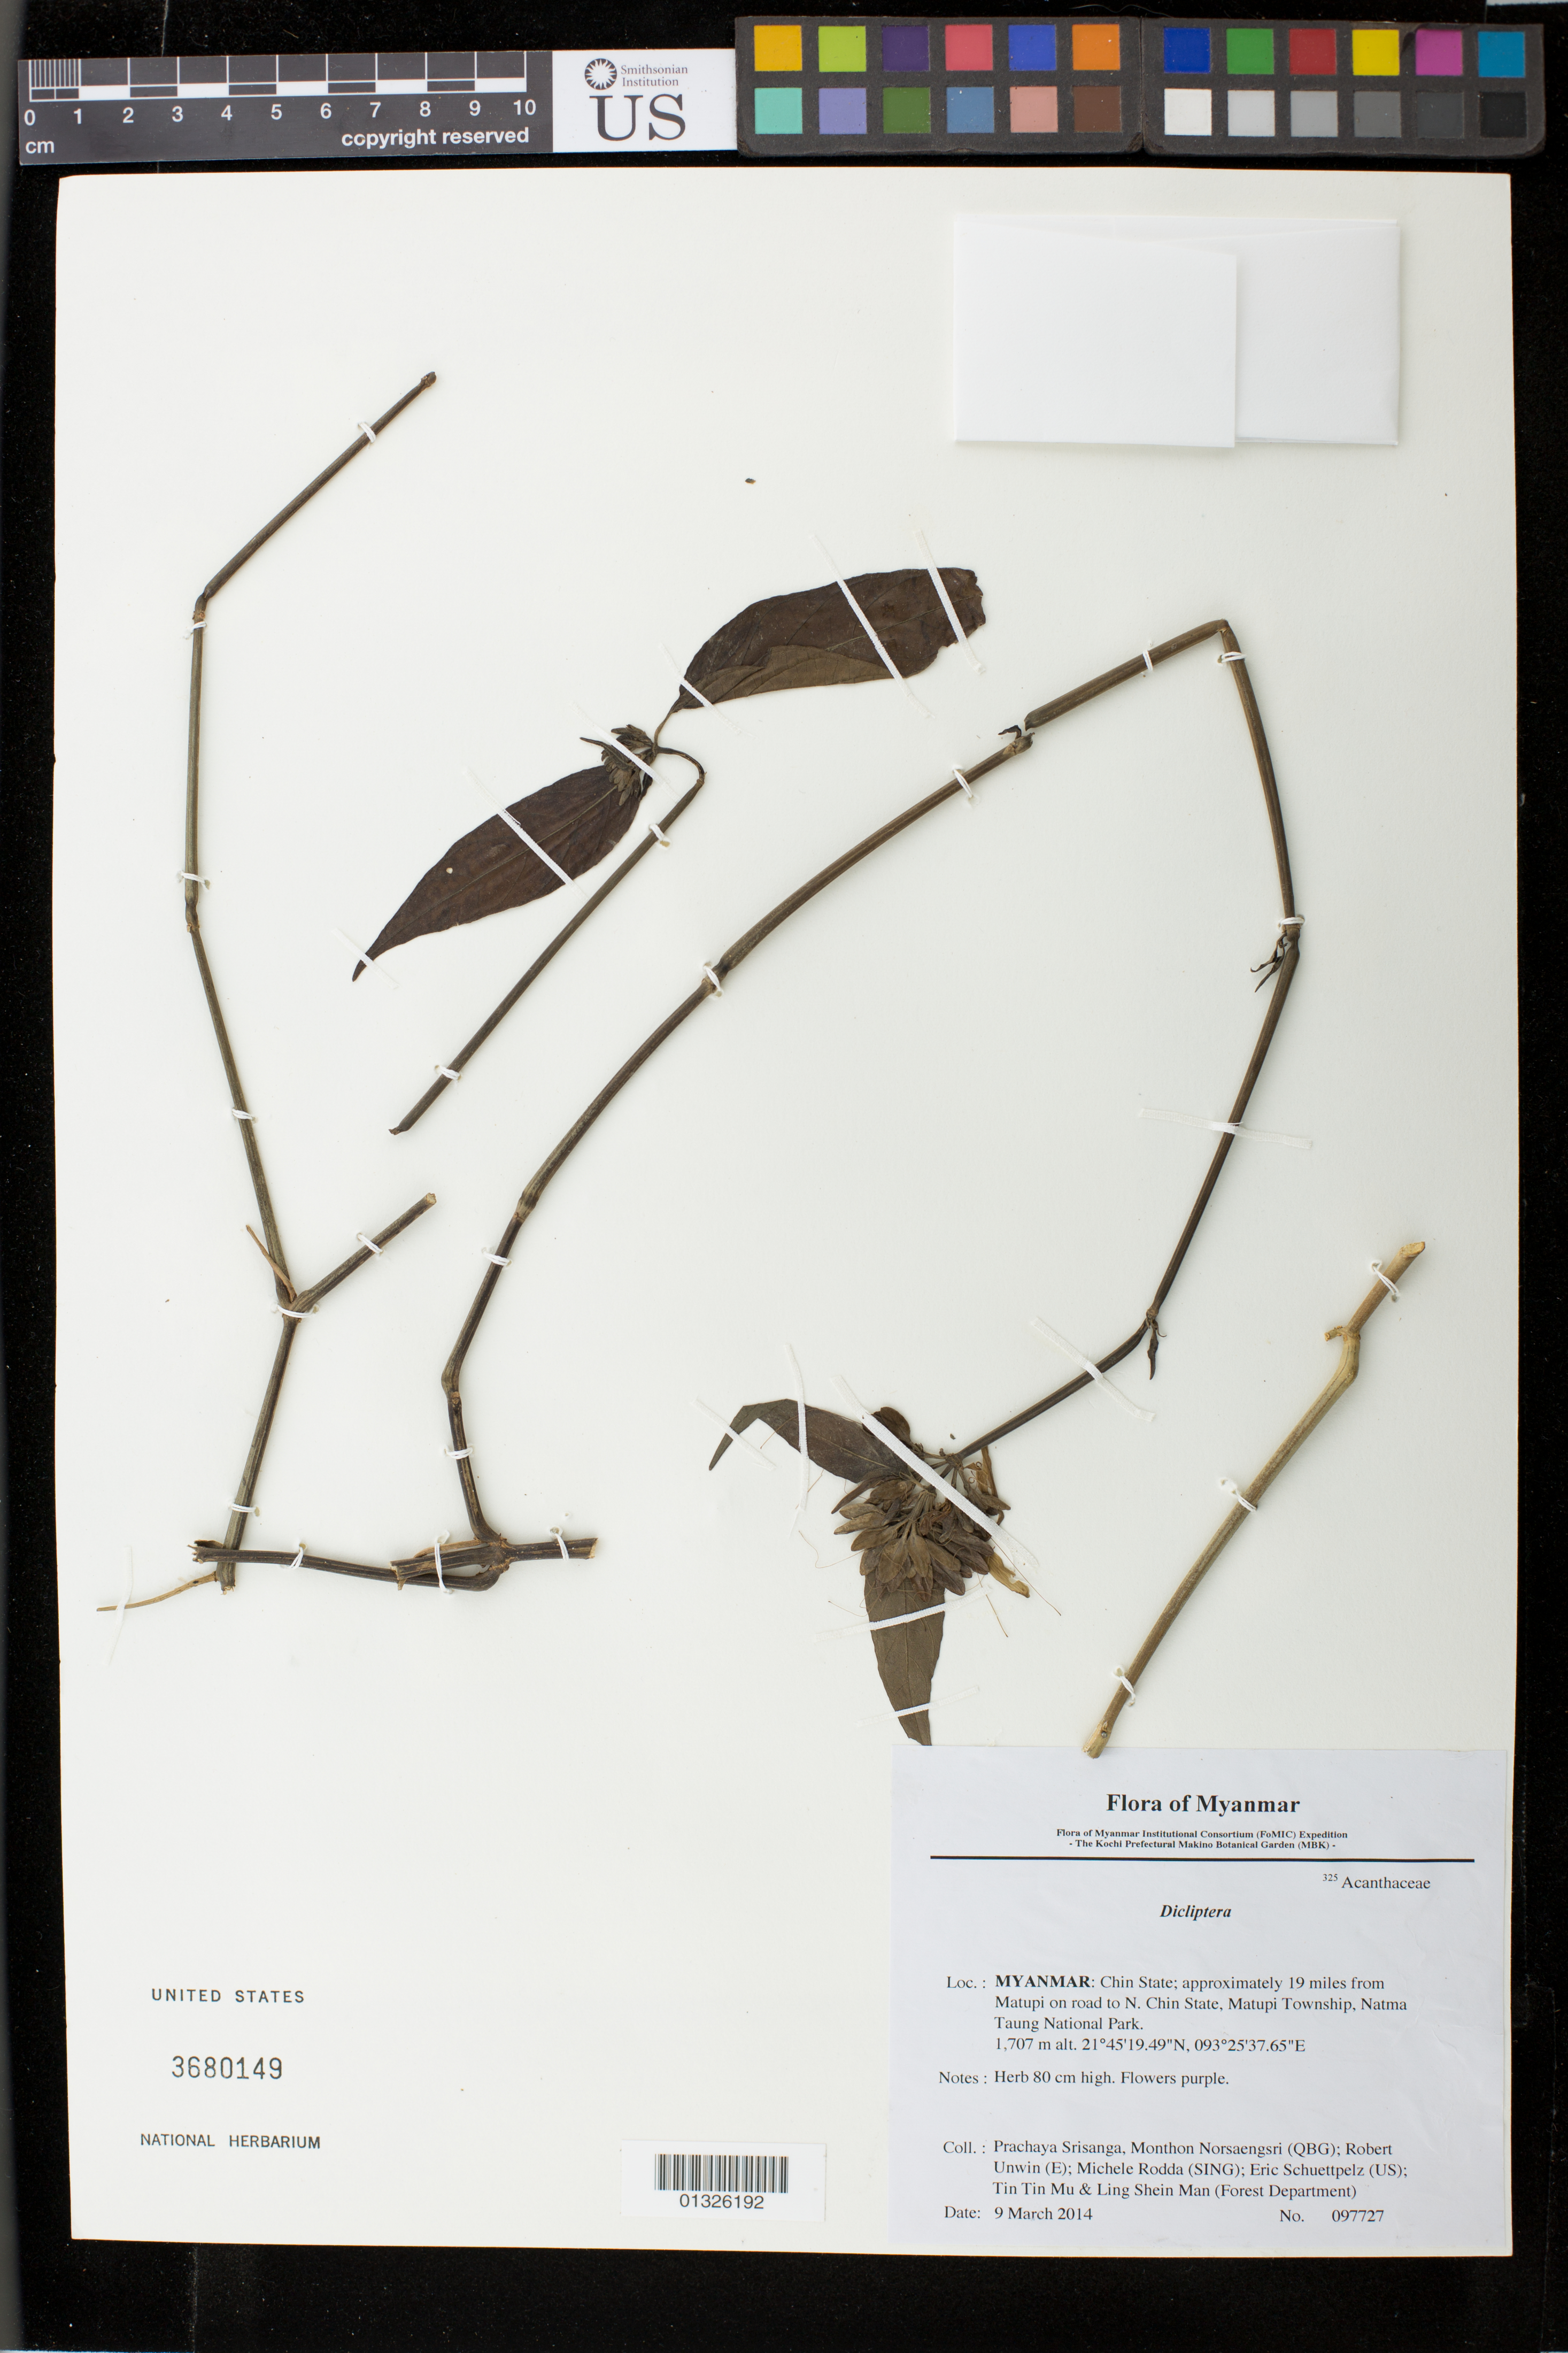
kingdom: Plantae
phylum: Tracheophyta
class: Magnoliopsida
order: Lamiales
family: Acanthaceae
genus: Dicliptera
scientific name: Dicliptera sp.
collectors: P. Srisanga, M. Norsaengsri, R. Unwin, M. Rodda, E. Schuettpelz, Tin Tin Mu & Ling Shein Man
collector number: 97727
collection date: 2014-03-09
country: Myanmar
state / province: Chin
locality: Approximately 19 miles from Matupi on road to N. Chin State, Matupi Township, Natma Taung National Park.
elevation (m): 1707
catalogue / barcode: US 3680149